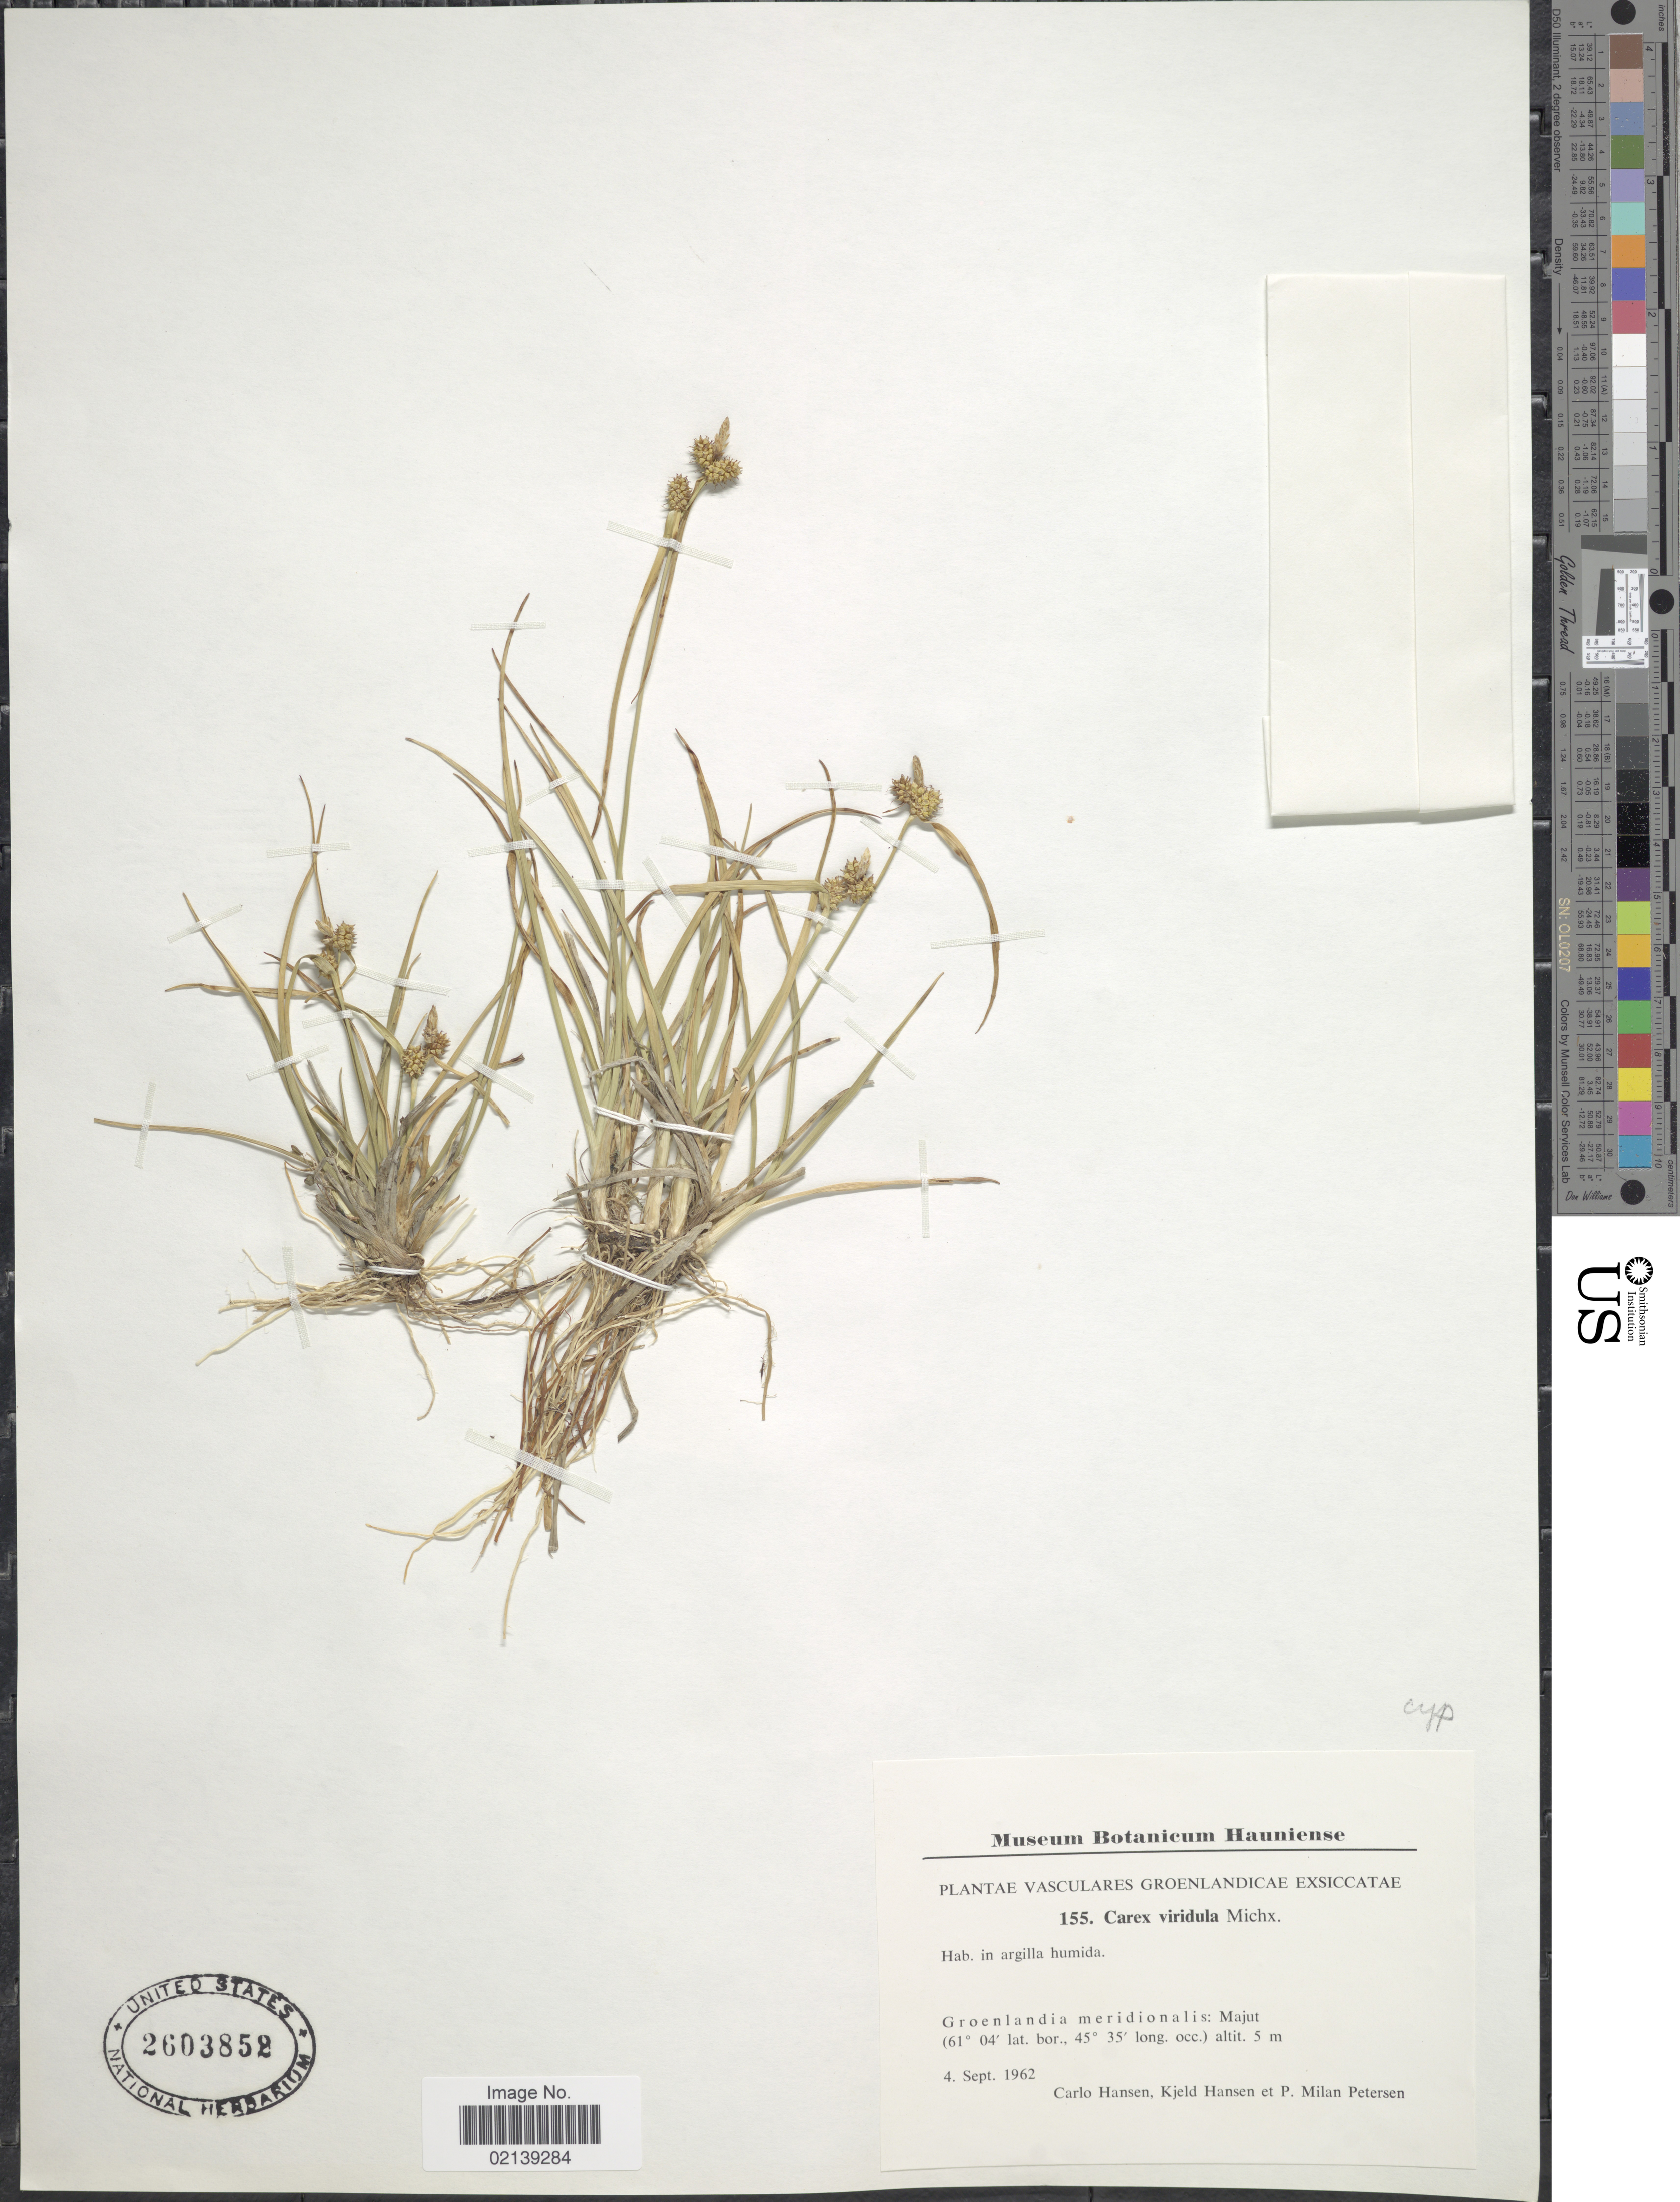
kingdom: Plantae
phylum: Tracheophyta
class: Liliopsida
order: Poales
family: Cyperaceae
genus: Carex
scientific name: Carex oederi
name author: Retz.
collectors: C. Hansen, K. Hansen & P. Petersen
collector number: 155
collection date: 1962-09-04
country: Greenland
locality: Vasculares Groenlandicae, Groenlandia meridionalis: Majut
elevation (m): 5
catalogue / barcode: US 2603852